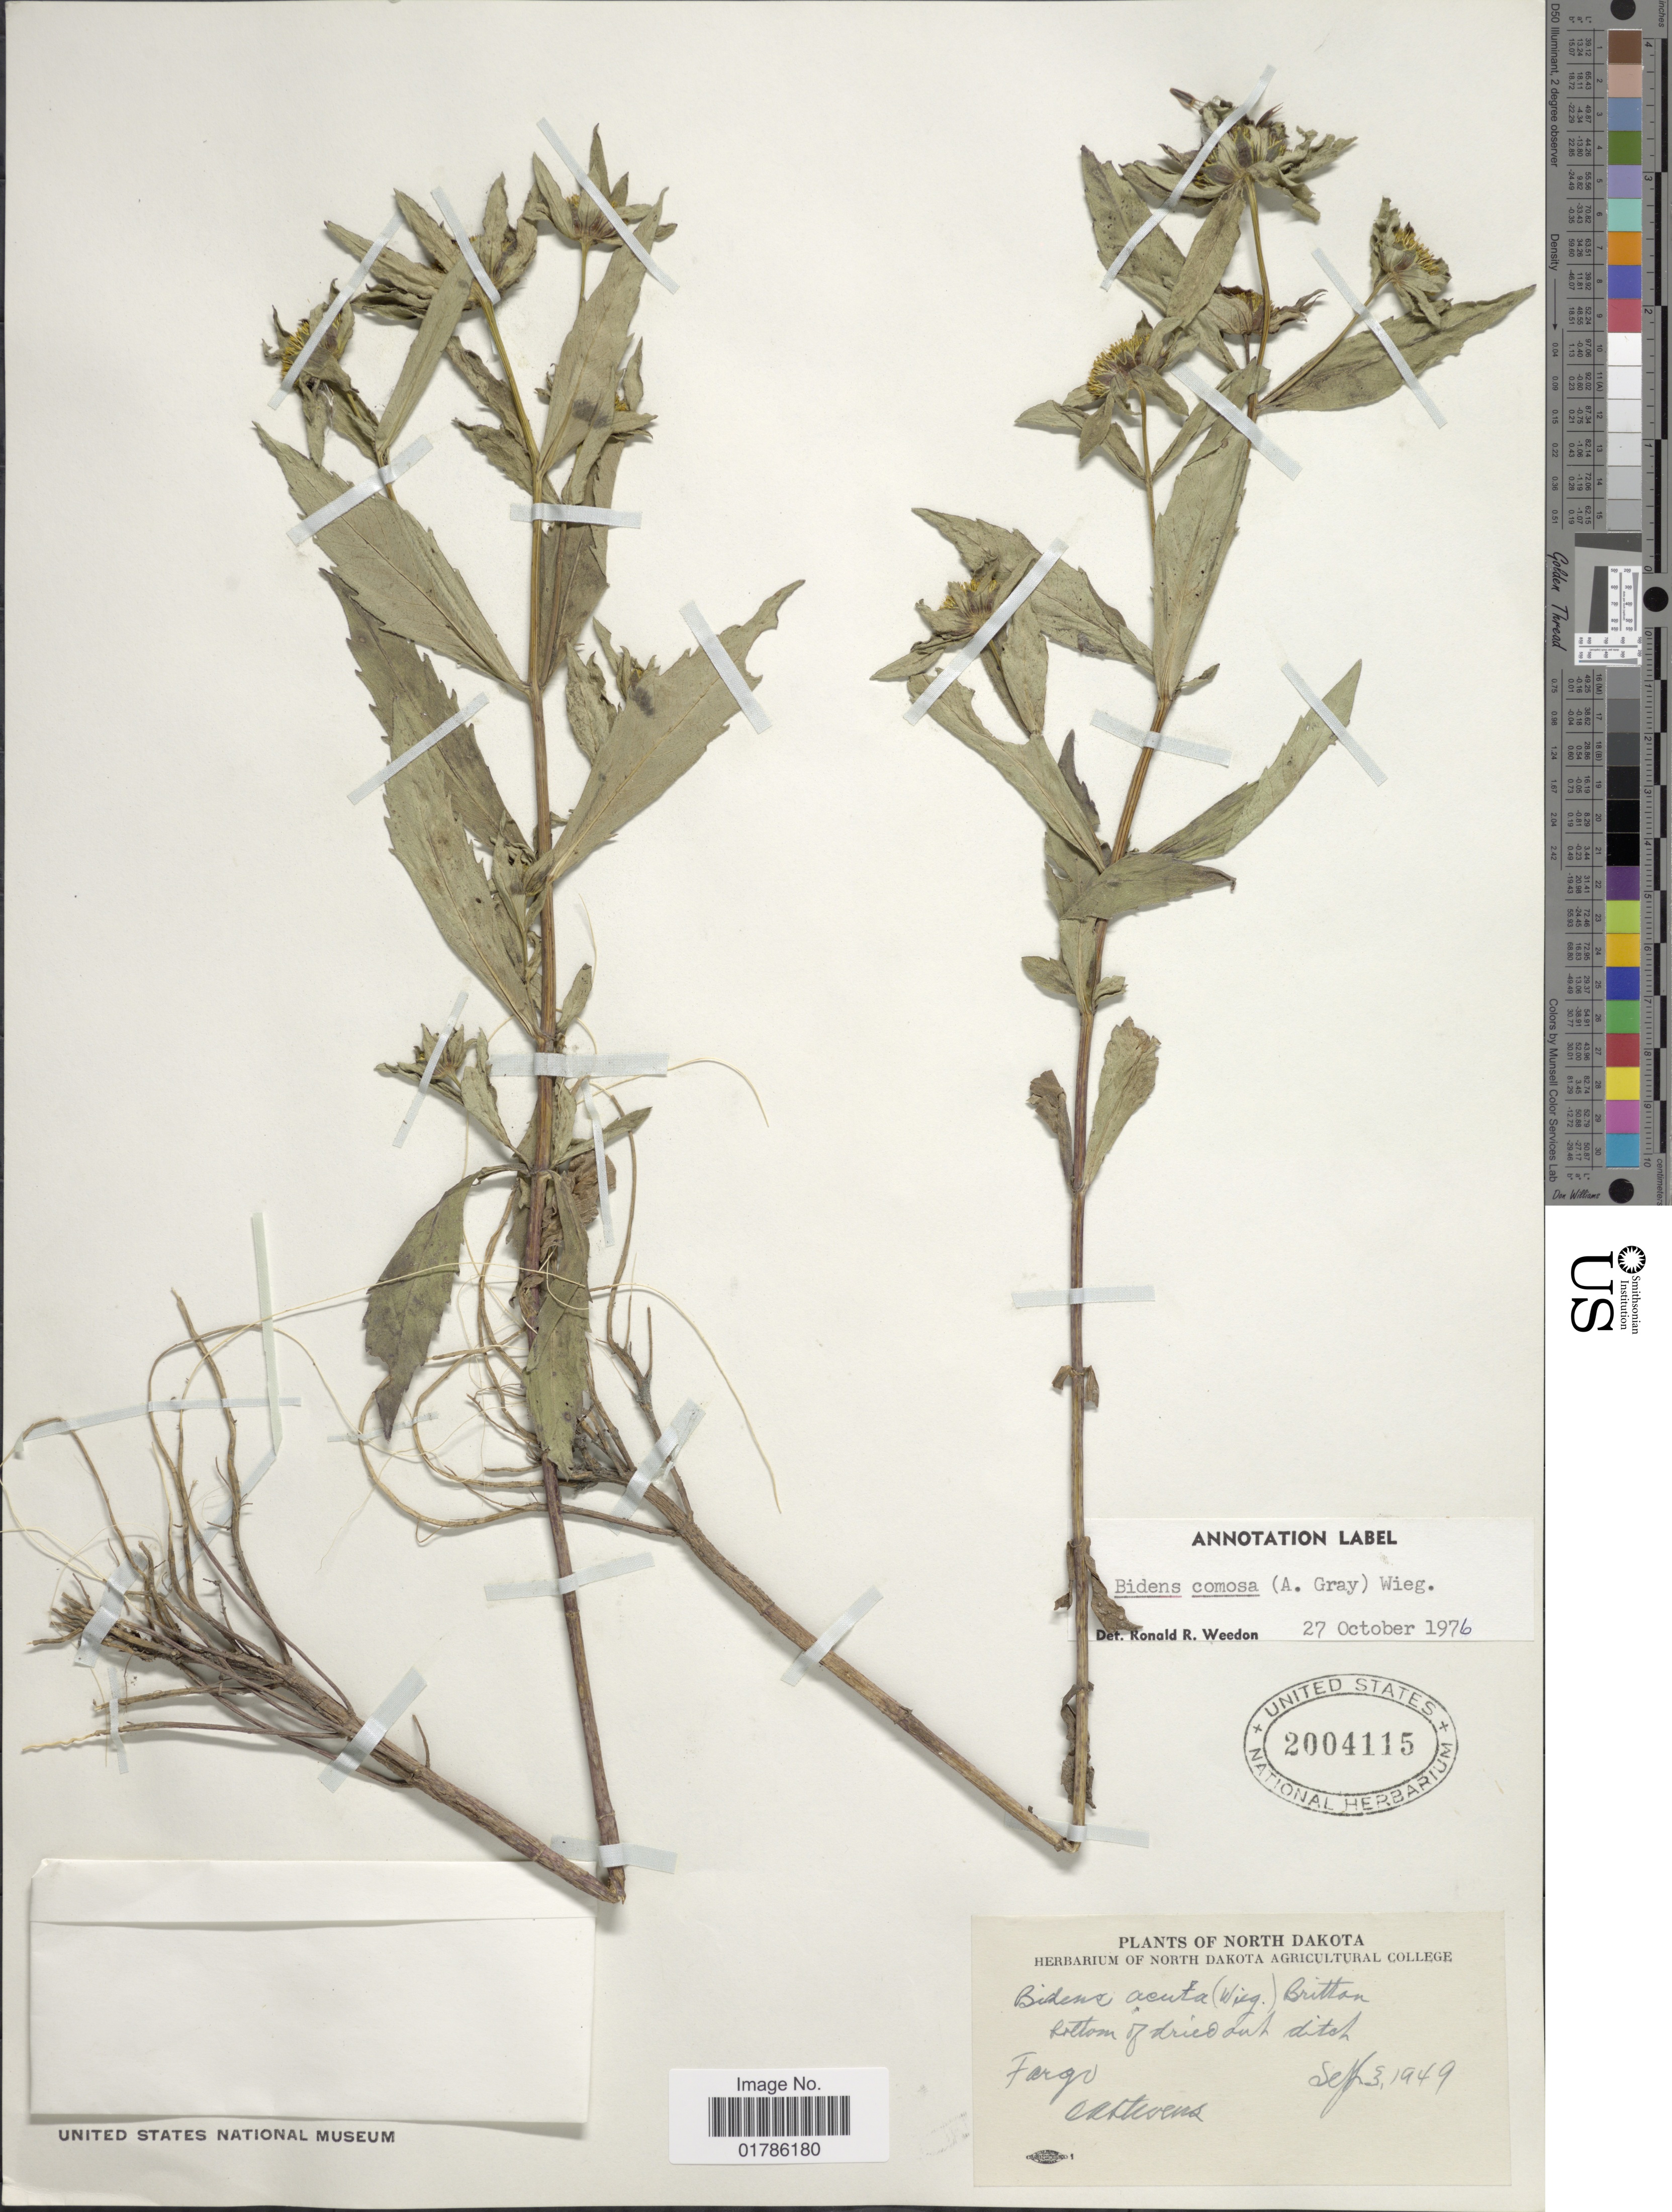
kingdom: Plantae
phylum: Tracheophyta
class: Magnoliopsida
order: Asterales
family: Asteraceae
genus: Bidens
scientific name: Bidens comosa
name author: (A. Gray) Wiegand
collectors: O. A. Stevens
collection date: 1949-09-03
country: United States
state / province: North Dakota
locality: Fargo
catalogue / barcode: US 2004115